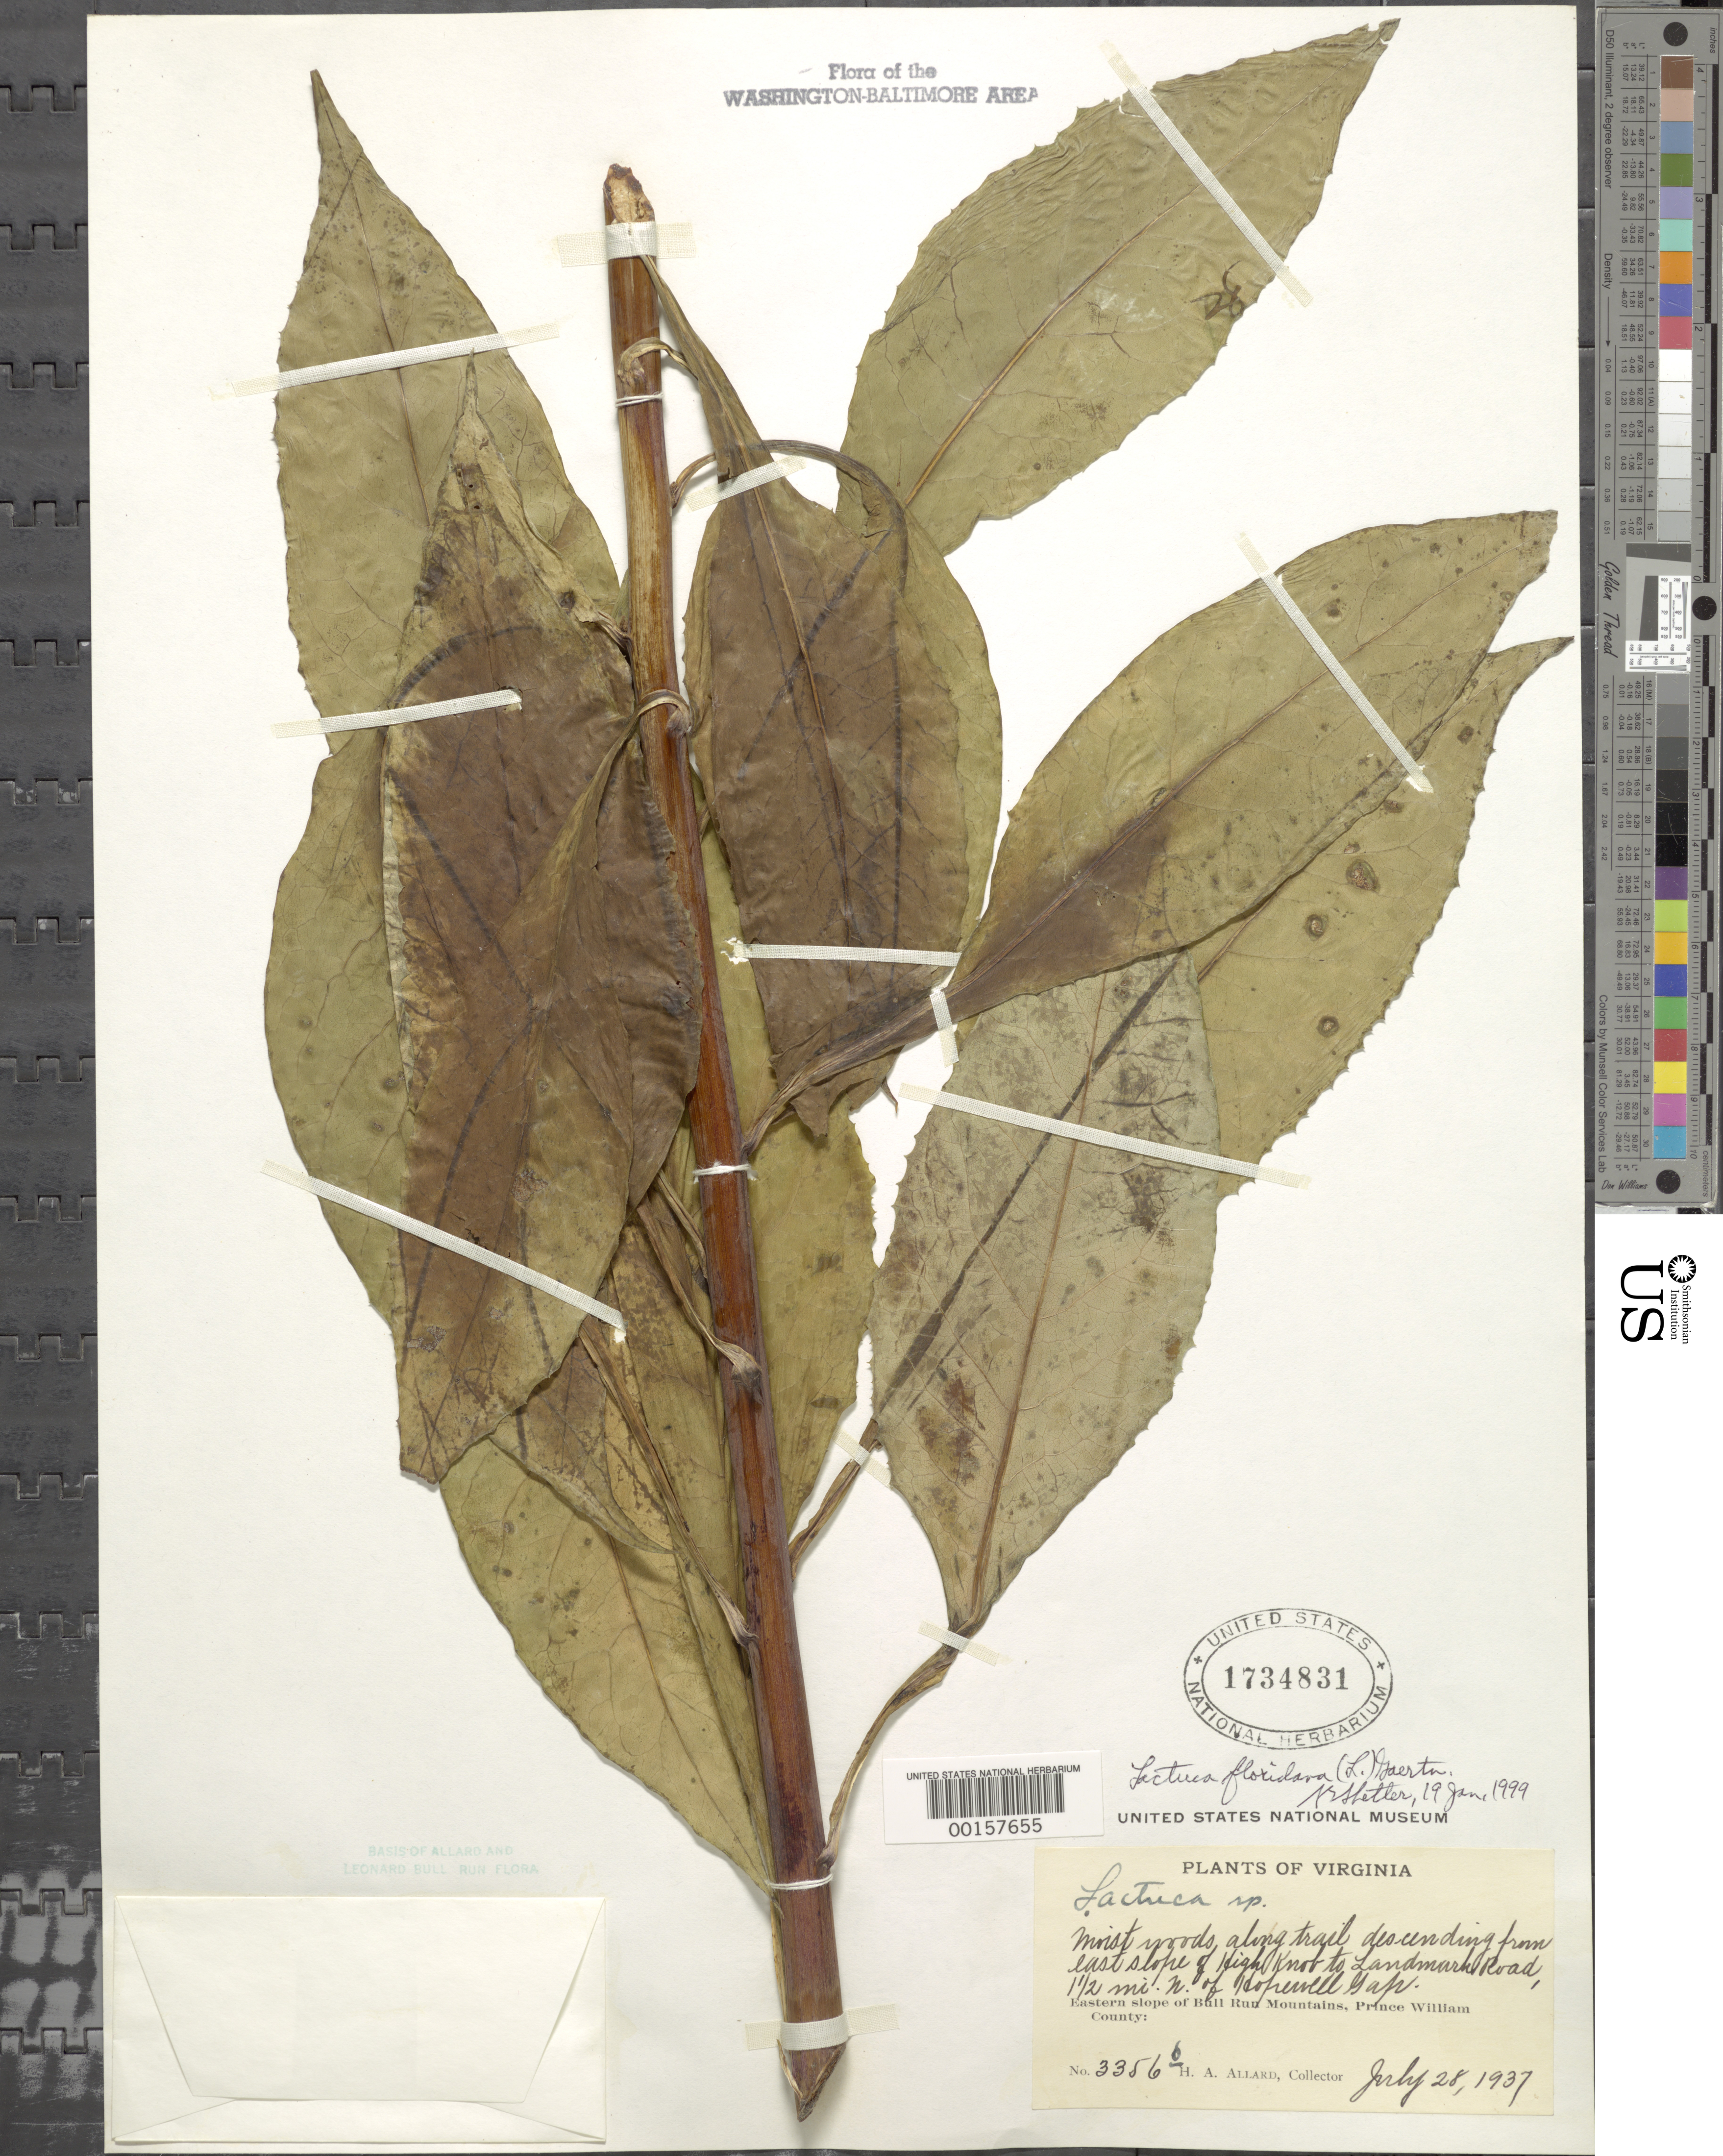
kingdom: Plantae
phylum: Tracheophyta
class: Magnoliopsida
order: Asterales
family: Asteraceae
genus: Lactuca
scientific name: Lactuca floridana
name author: (L.) Gaertn.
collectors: H. A. Allard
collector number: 3356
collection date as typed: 28 Jul 1937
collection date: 1937-07-28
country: United States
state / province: Virginia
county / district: Prince William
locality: North of Hopewell Gap High Knob to Landmark Road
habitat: Moist woods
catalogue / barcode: US 1734831